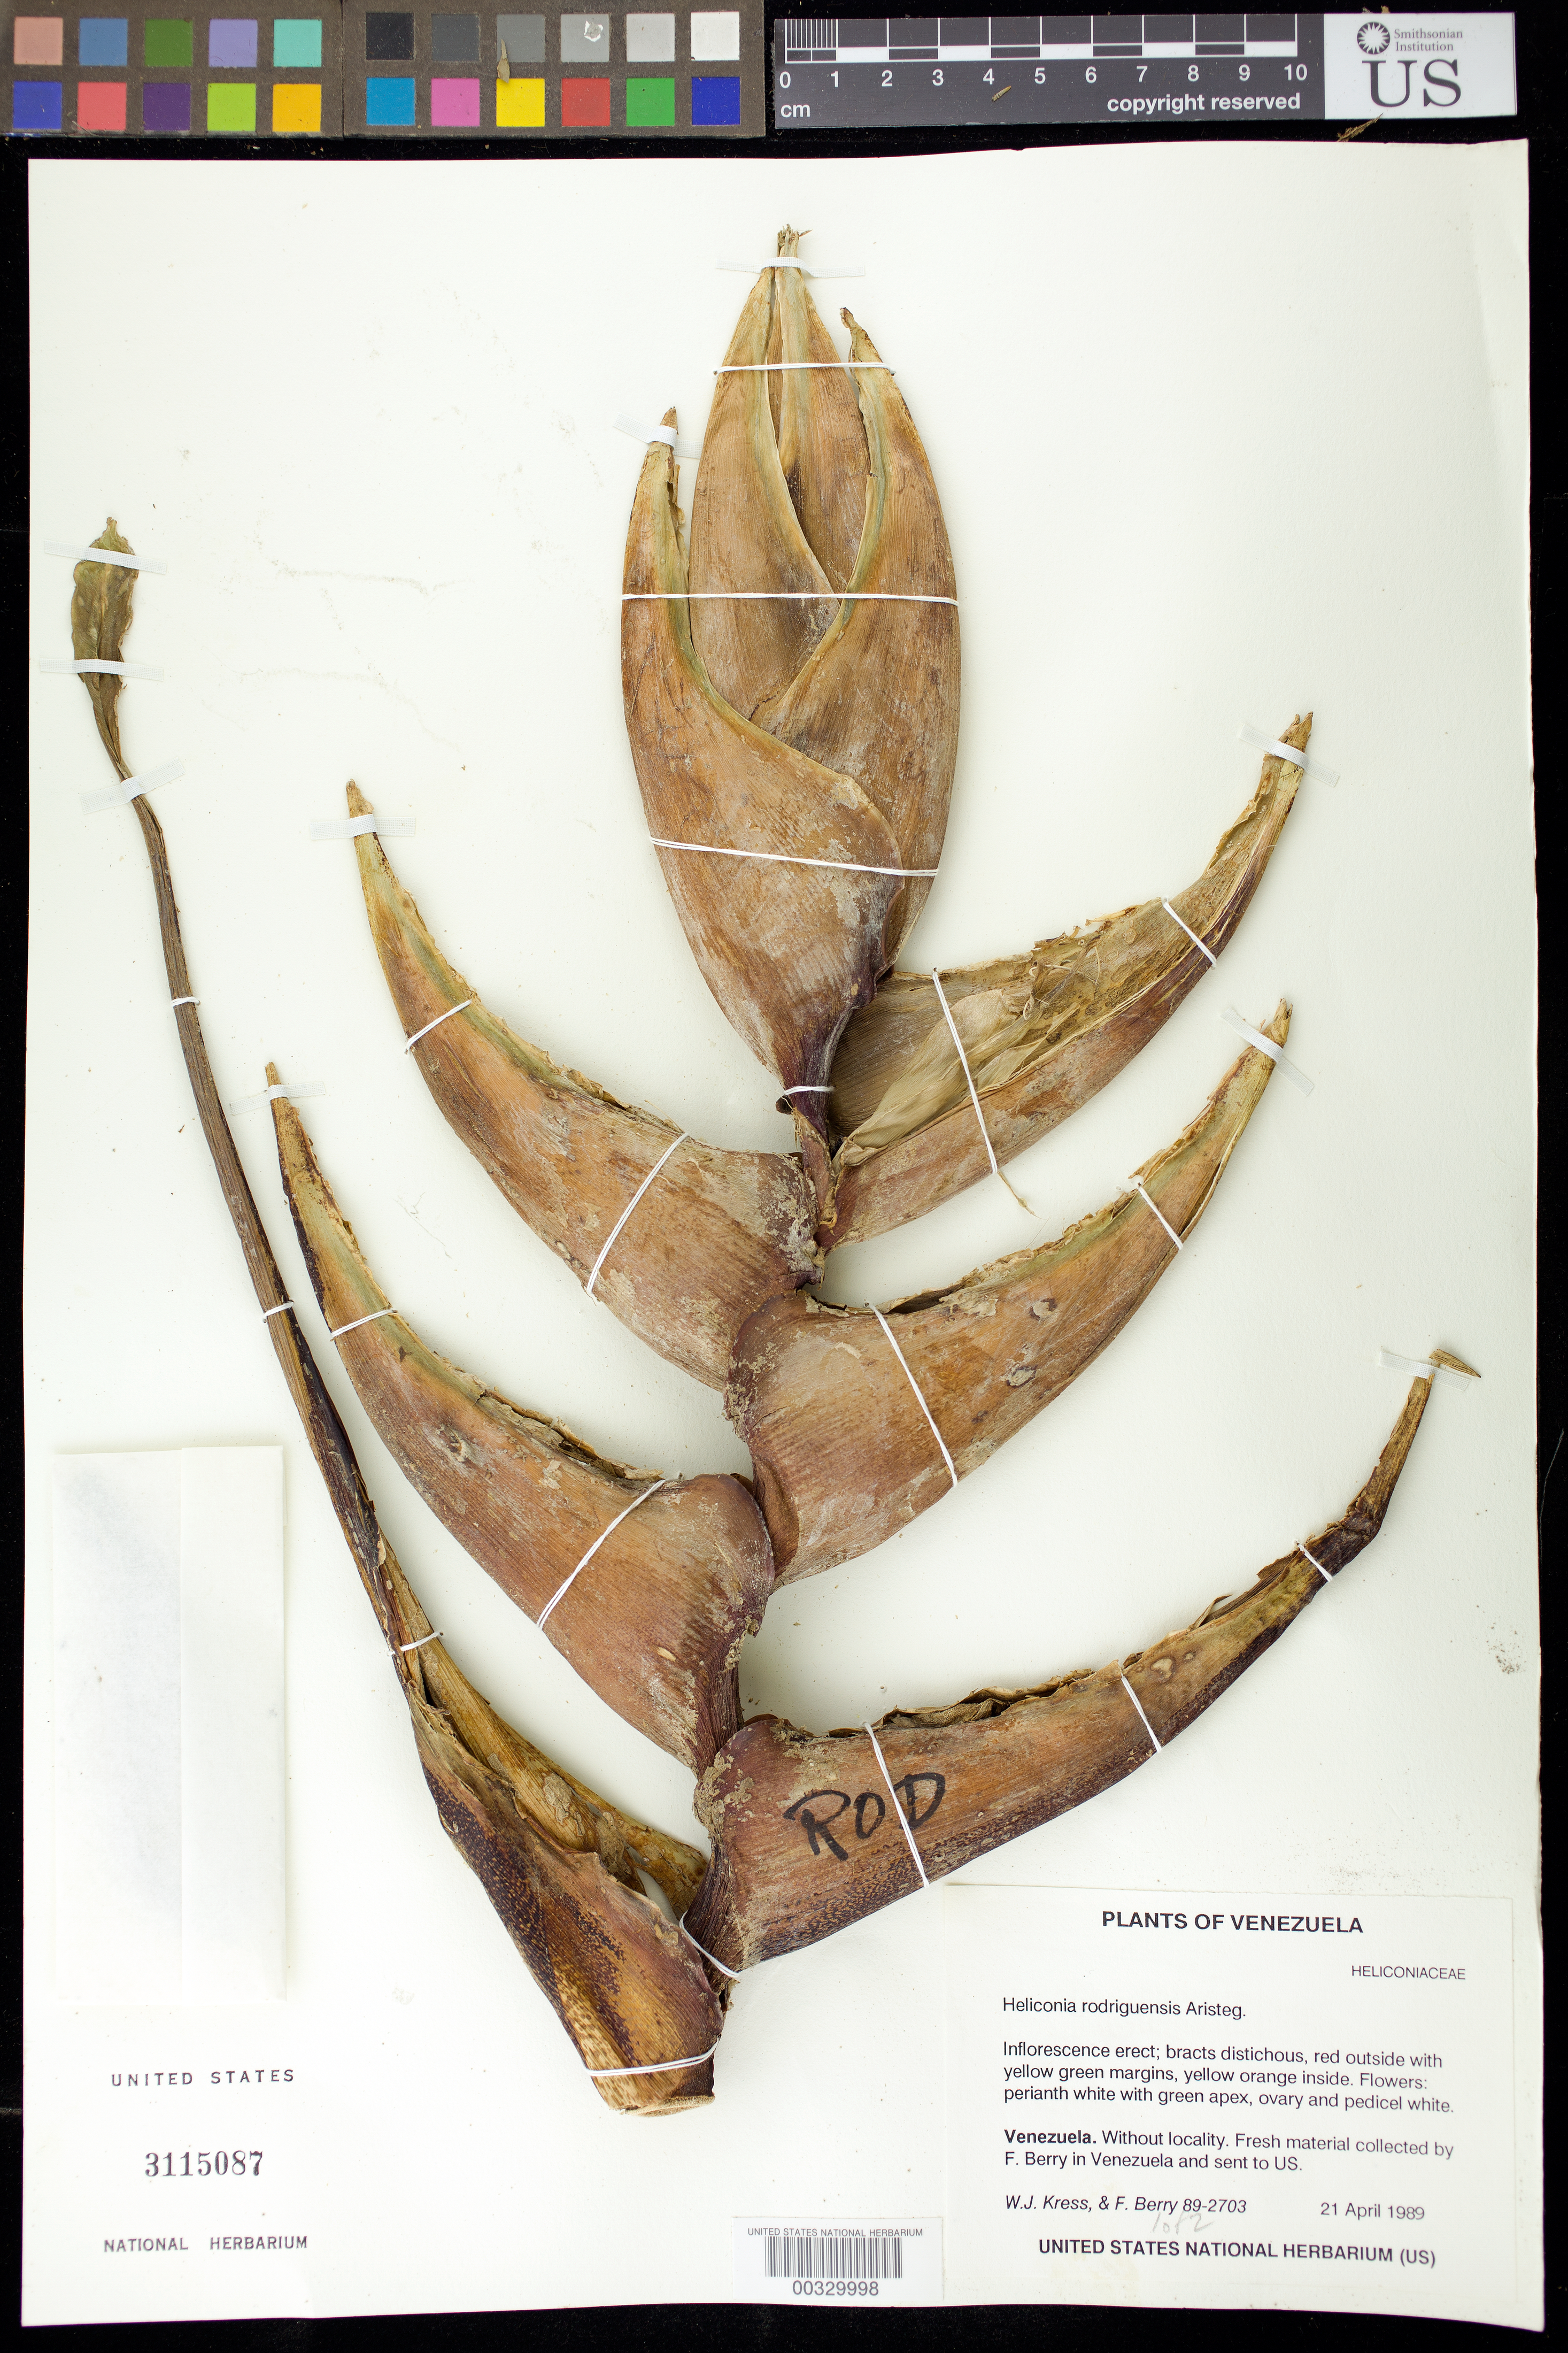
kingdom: Plantae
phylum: Tracheophyta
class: Liliopsida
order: Zingiberales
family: Heliconiaceae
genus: Heliconia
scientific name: Heliconia rodriguensis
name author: Aristeg.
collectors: W. J. Kress & F. Berry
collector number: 89-2703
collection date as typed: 21 Apr 1989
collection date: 1989-04-21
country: Venezuela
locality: Without locality, fresh material collected by F. Berry in Venezuela and sent to US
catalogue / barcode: US 3115087